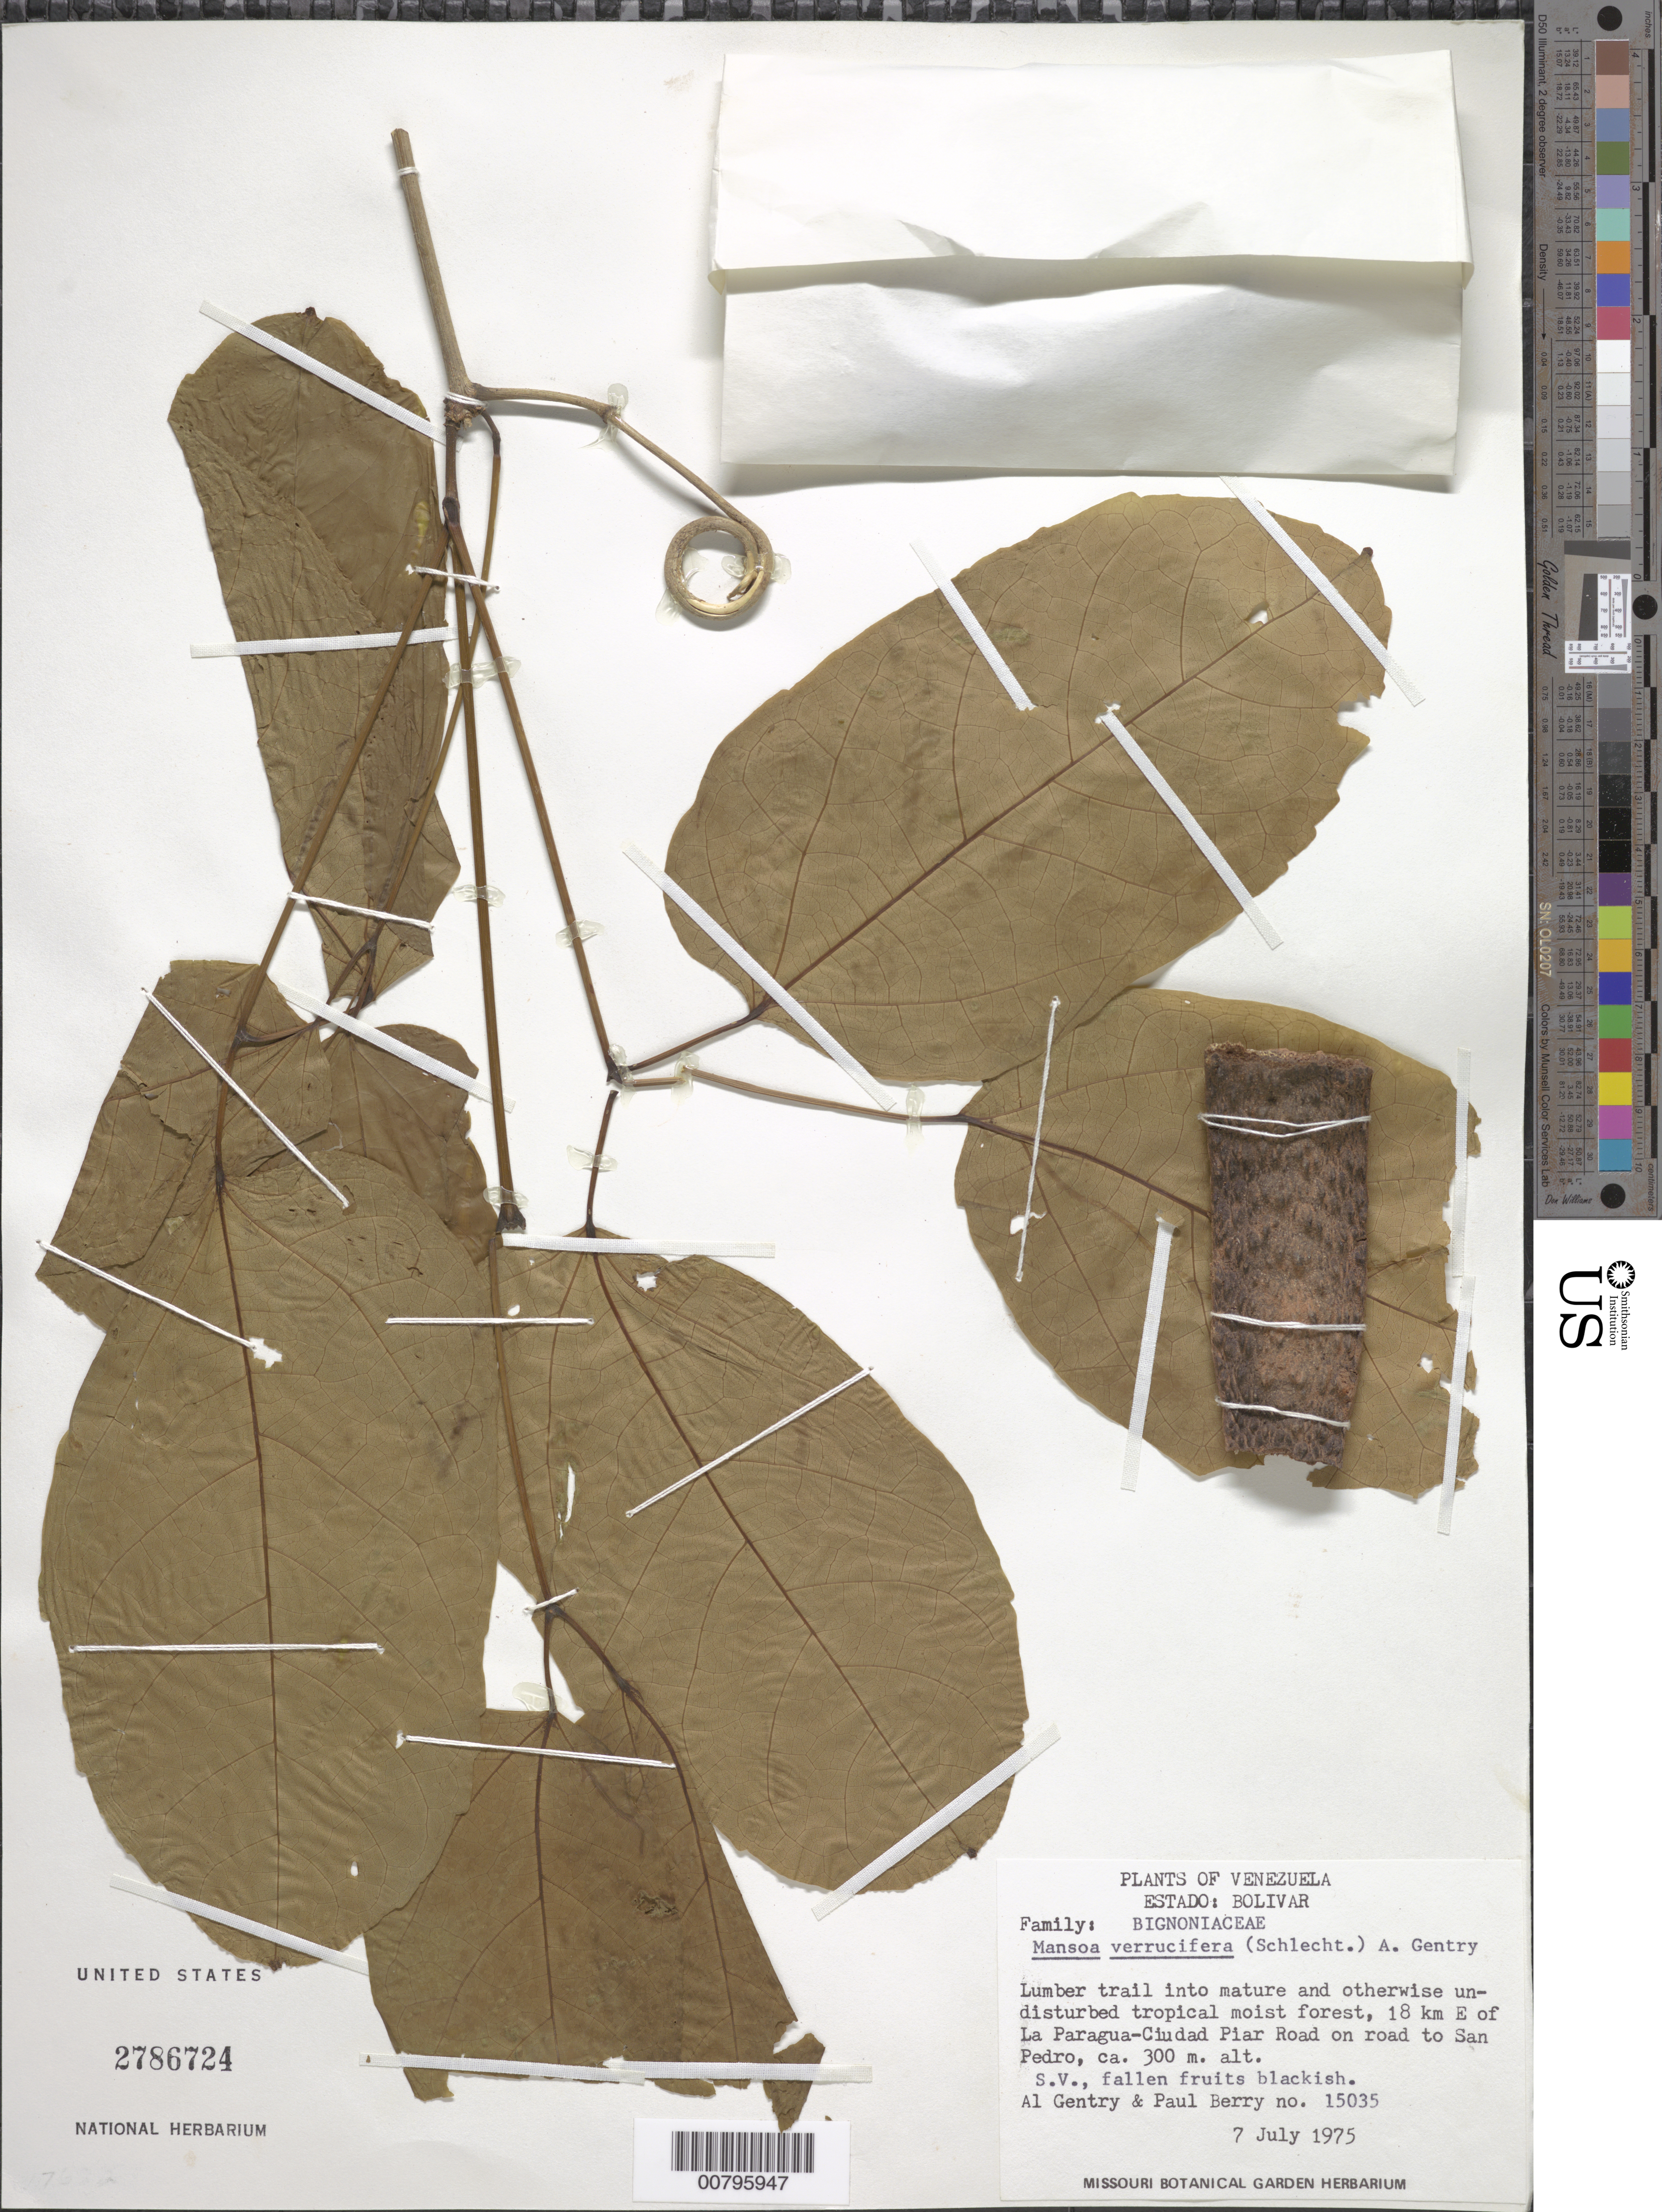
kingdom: Plantae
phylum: Tracheophyta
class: Magnoliopsida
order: Lamiales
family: Bignoniaceae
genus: Mansoa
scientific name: Mansoa verrucifera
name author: (Schltdl.) A.H. Gentry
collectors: A. H. Gentry & P. Berry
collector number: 15035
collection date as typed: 7-Jul-75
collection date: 1975-07-07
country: Venezuela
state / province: Bolívar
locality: La Paragua-Ciudad Piar Road, 18 km E of, on road to San Pedro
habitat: Lumber trail into mature and otherwise undisturbed tropical moist forest.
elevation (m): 300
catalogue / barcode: US 2786724